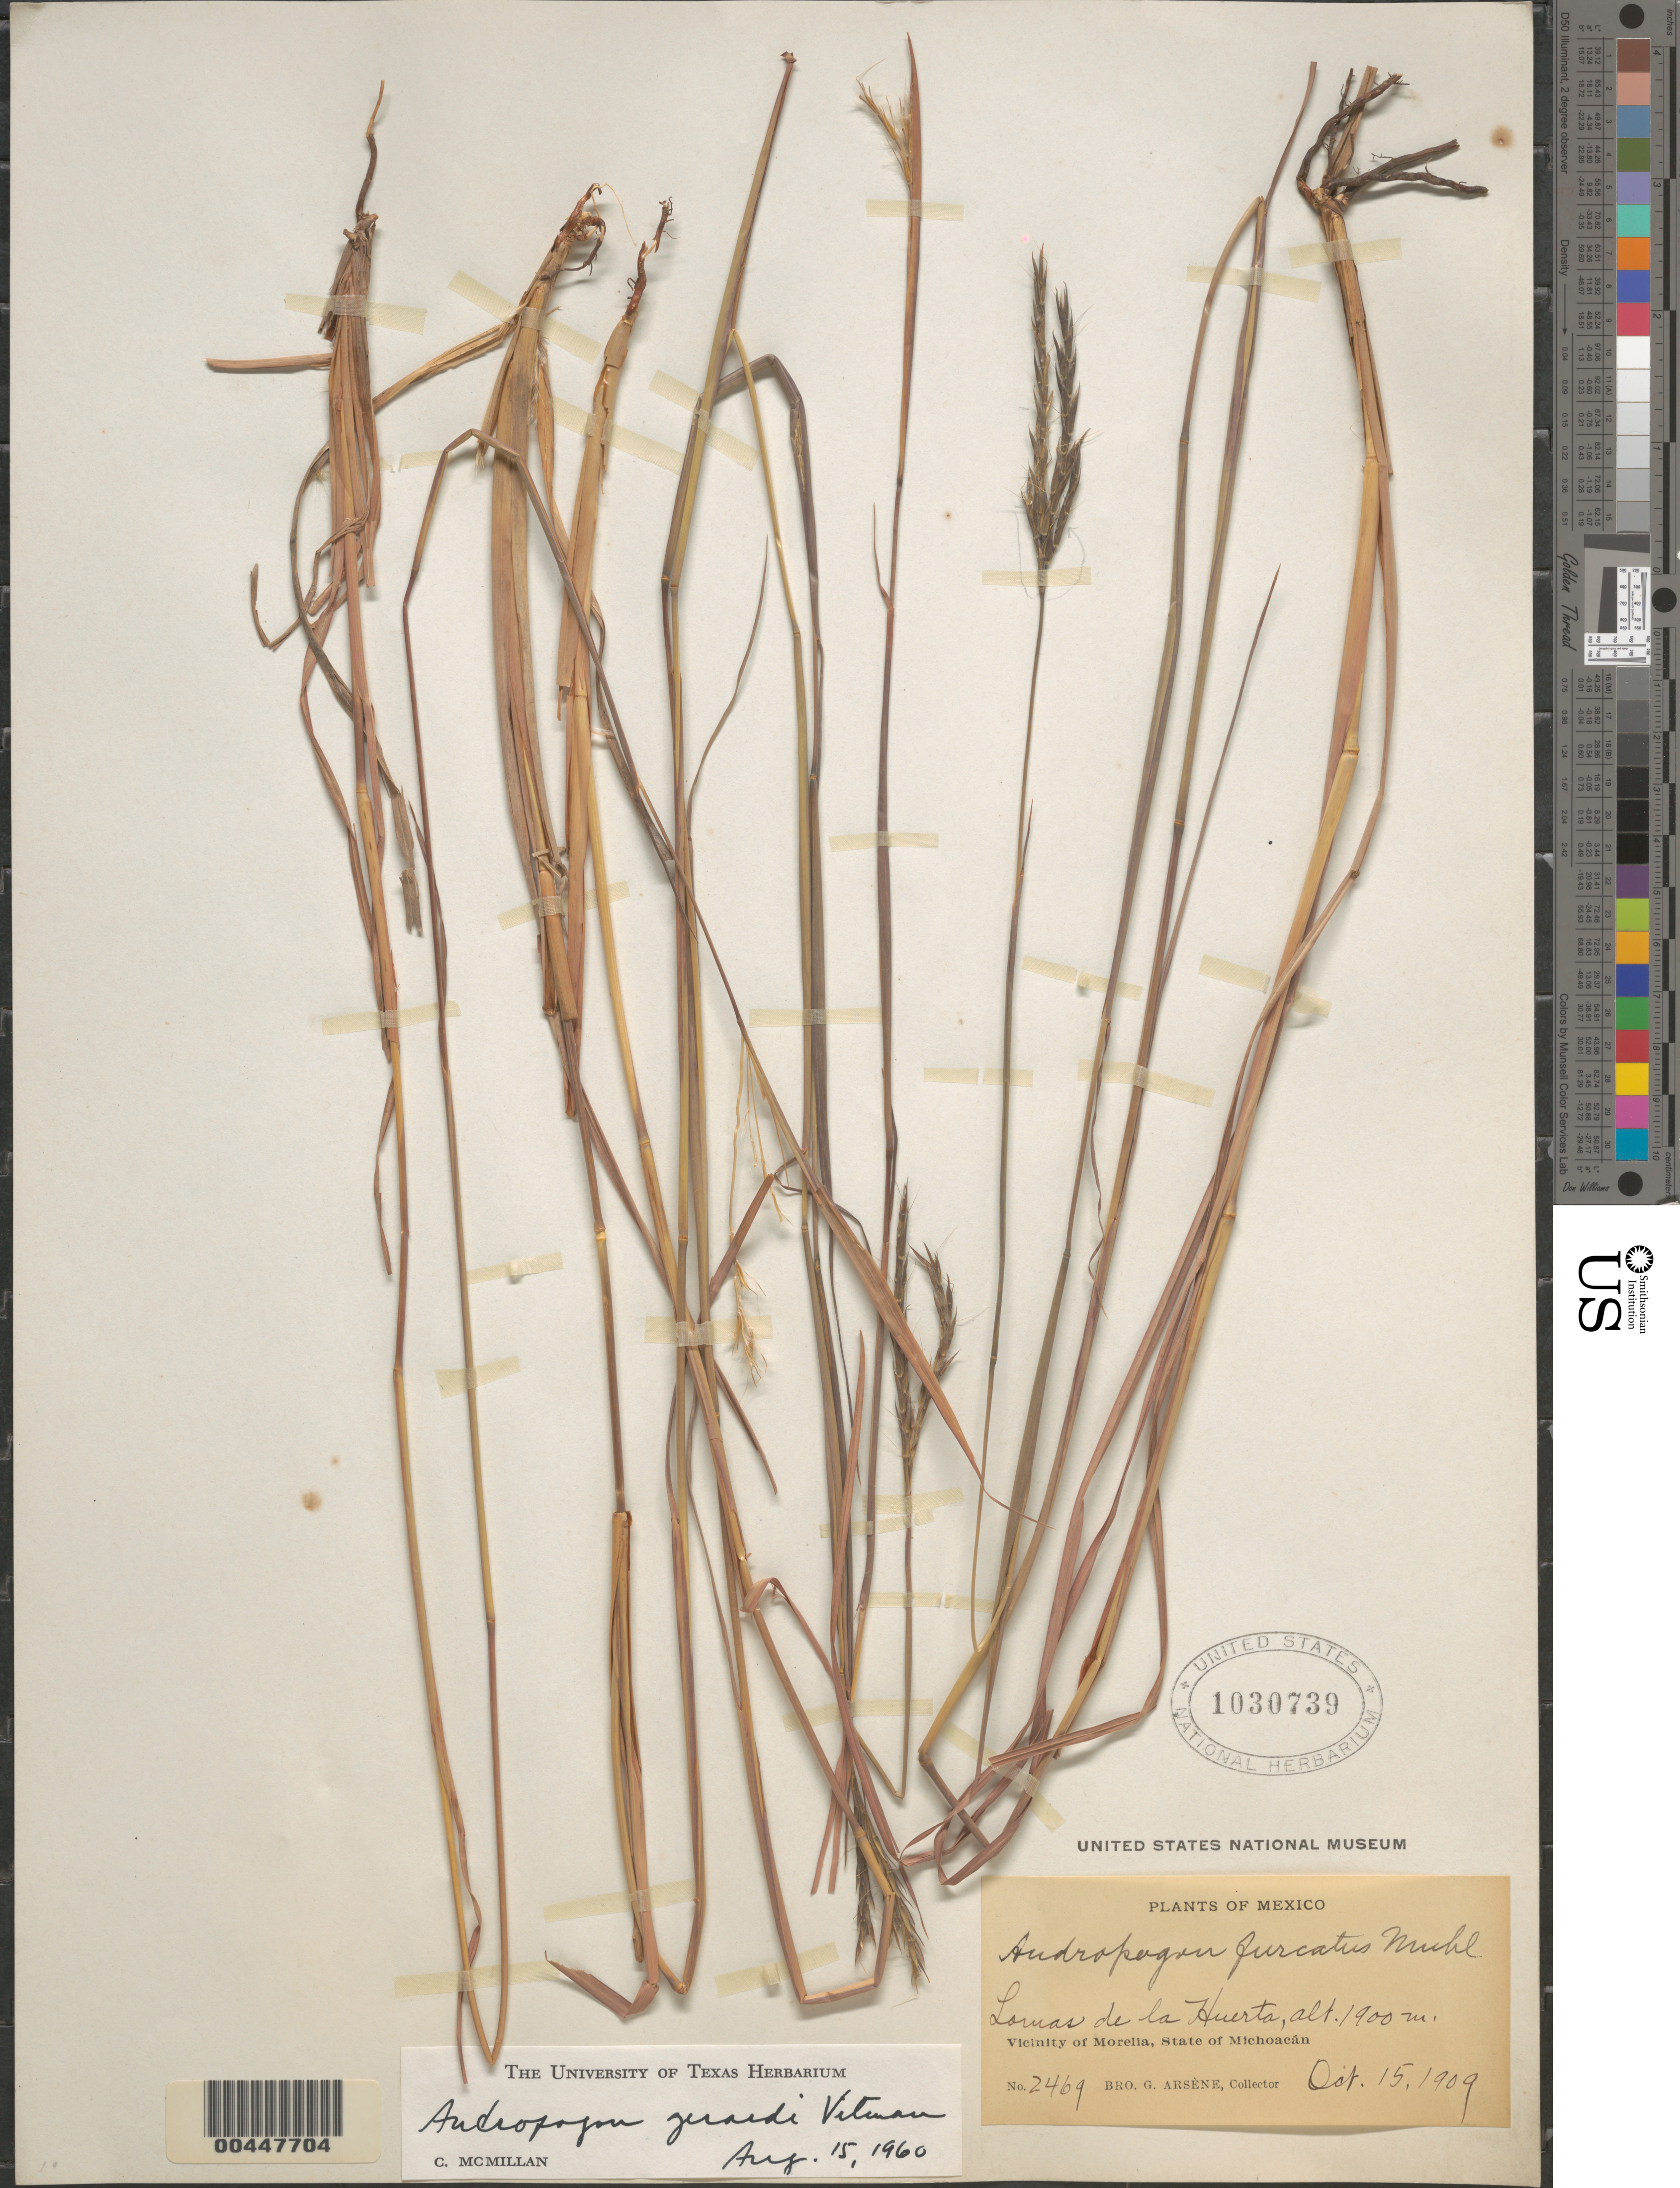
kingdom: Plantae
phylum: Tracheophyta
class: Liliopsida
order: Poales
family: Poaceae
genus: Andropogon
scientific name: Andropogon gerardii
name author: Vitman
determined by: McMillan, C.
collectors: Bro. G. Arsène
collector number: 2469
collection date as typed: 15 Oct 1909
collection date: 1909-10-15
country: Mexico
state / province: Michoacán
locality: Vicinity of Morelia, Lomas de la Huerta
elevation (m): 1900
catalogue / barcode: US 1030739